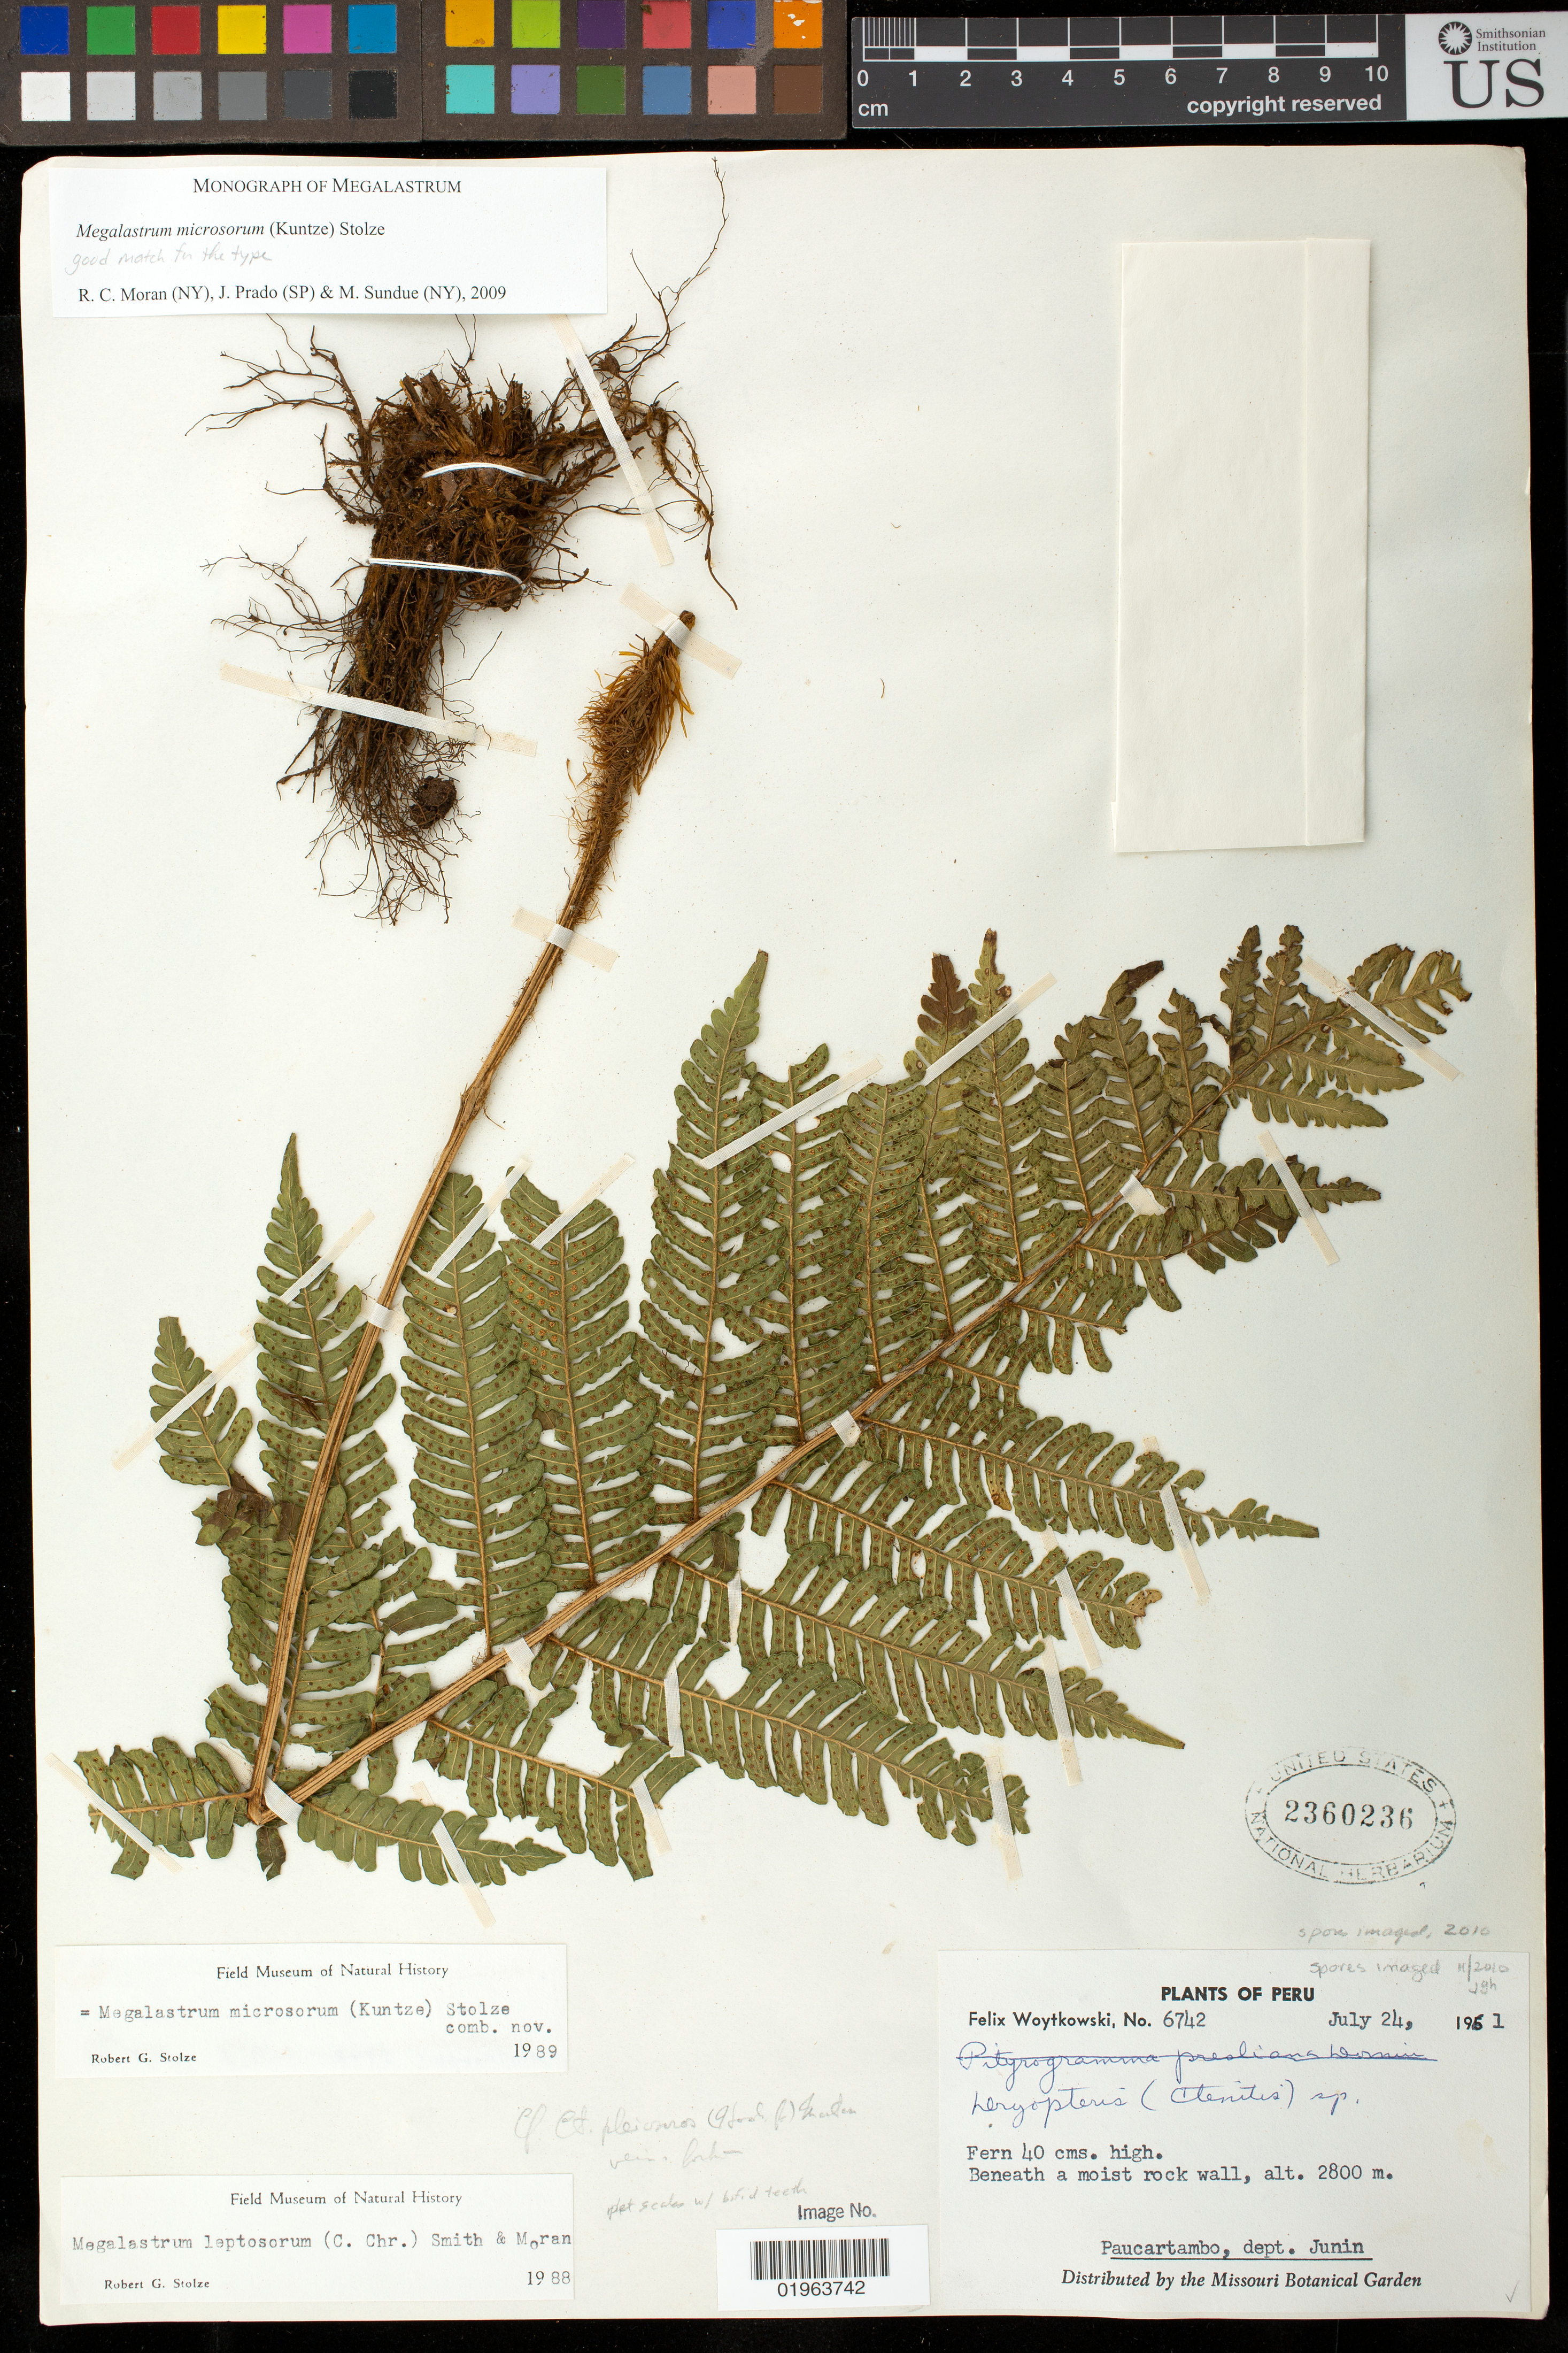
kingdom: Plantae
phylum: Tracheophyta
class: Polypodiopsida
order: Polypodiales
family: Dryopteridaceae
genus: Megalastrum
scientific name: Megalastrum microsorum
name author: (Hook.) Stolze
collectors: F. Woytkowski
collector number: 6742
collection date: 1961-07-24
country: Peru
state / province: Junín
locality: Paucartambo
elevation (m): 2800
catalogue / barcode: US 2360236